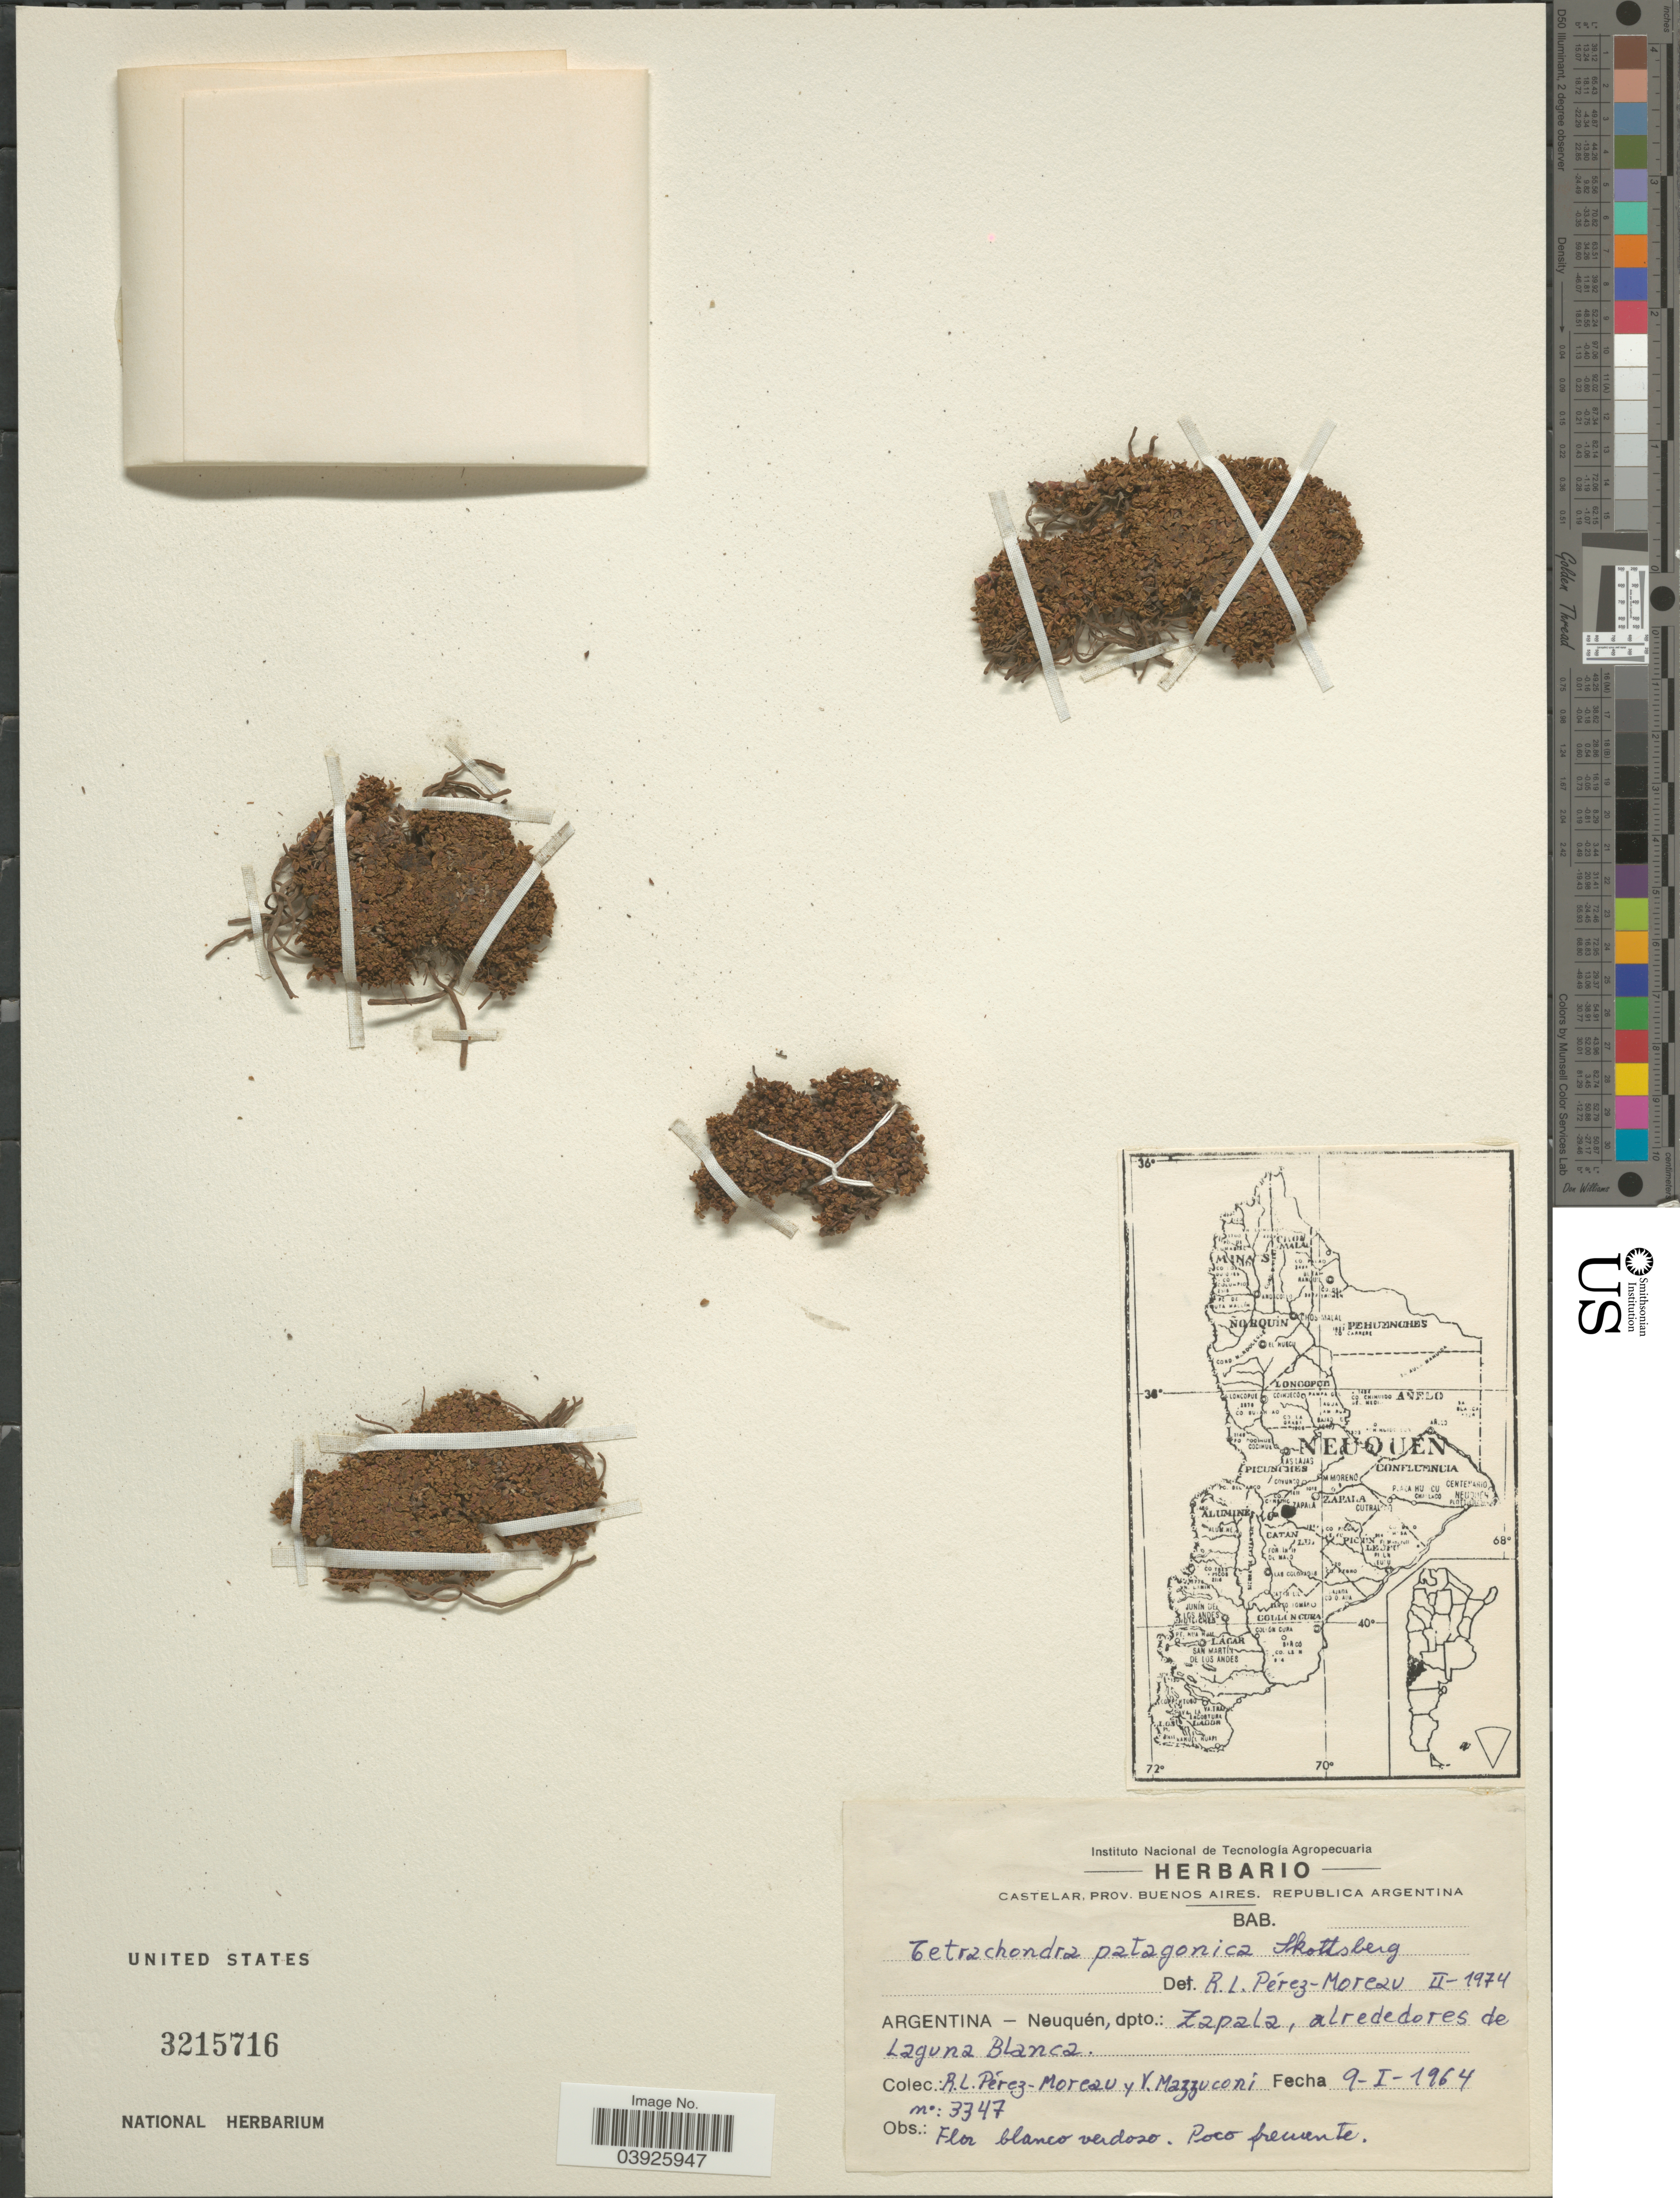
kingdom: Plantae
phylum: Tracheophyta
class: Magnoliopsida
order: Lamiales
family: Tetrachondraceae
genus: Tetrachondra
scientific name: Tetrachondra patagonica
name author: Skottsb.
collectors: R. L. Pérez-Moreau & V. Mazzuconi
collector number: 3347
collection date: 1964-01-09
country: Argentina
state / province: Neuquen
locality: Dpto.: Zapala, alrededores de Laguna Blanca.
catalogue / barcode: US 3215716